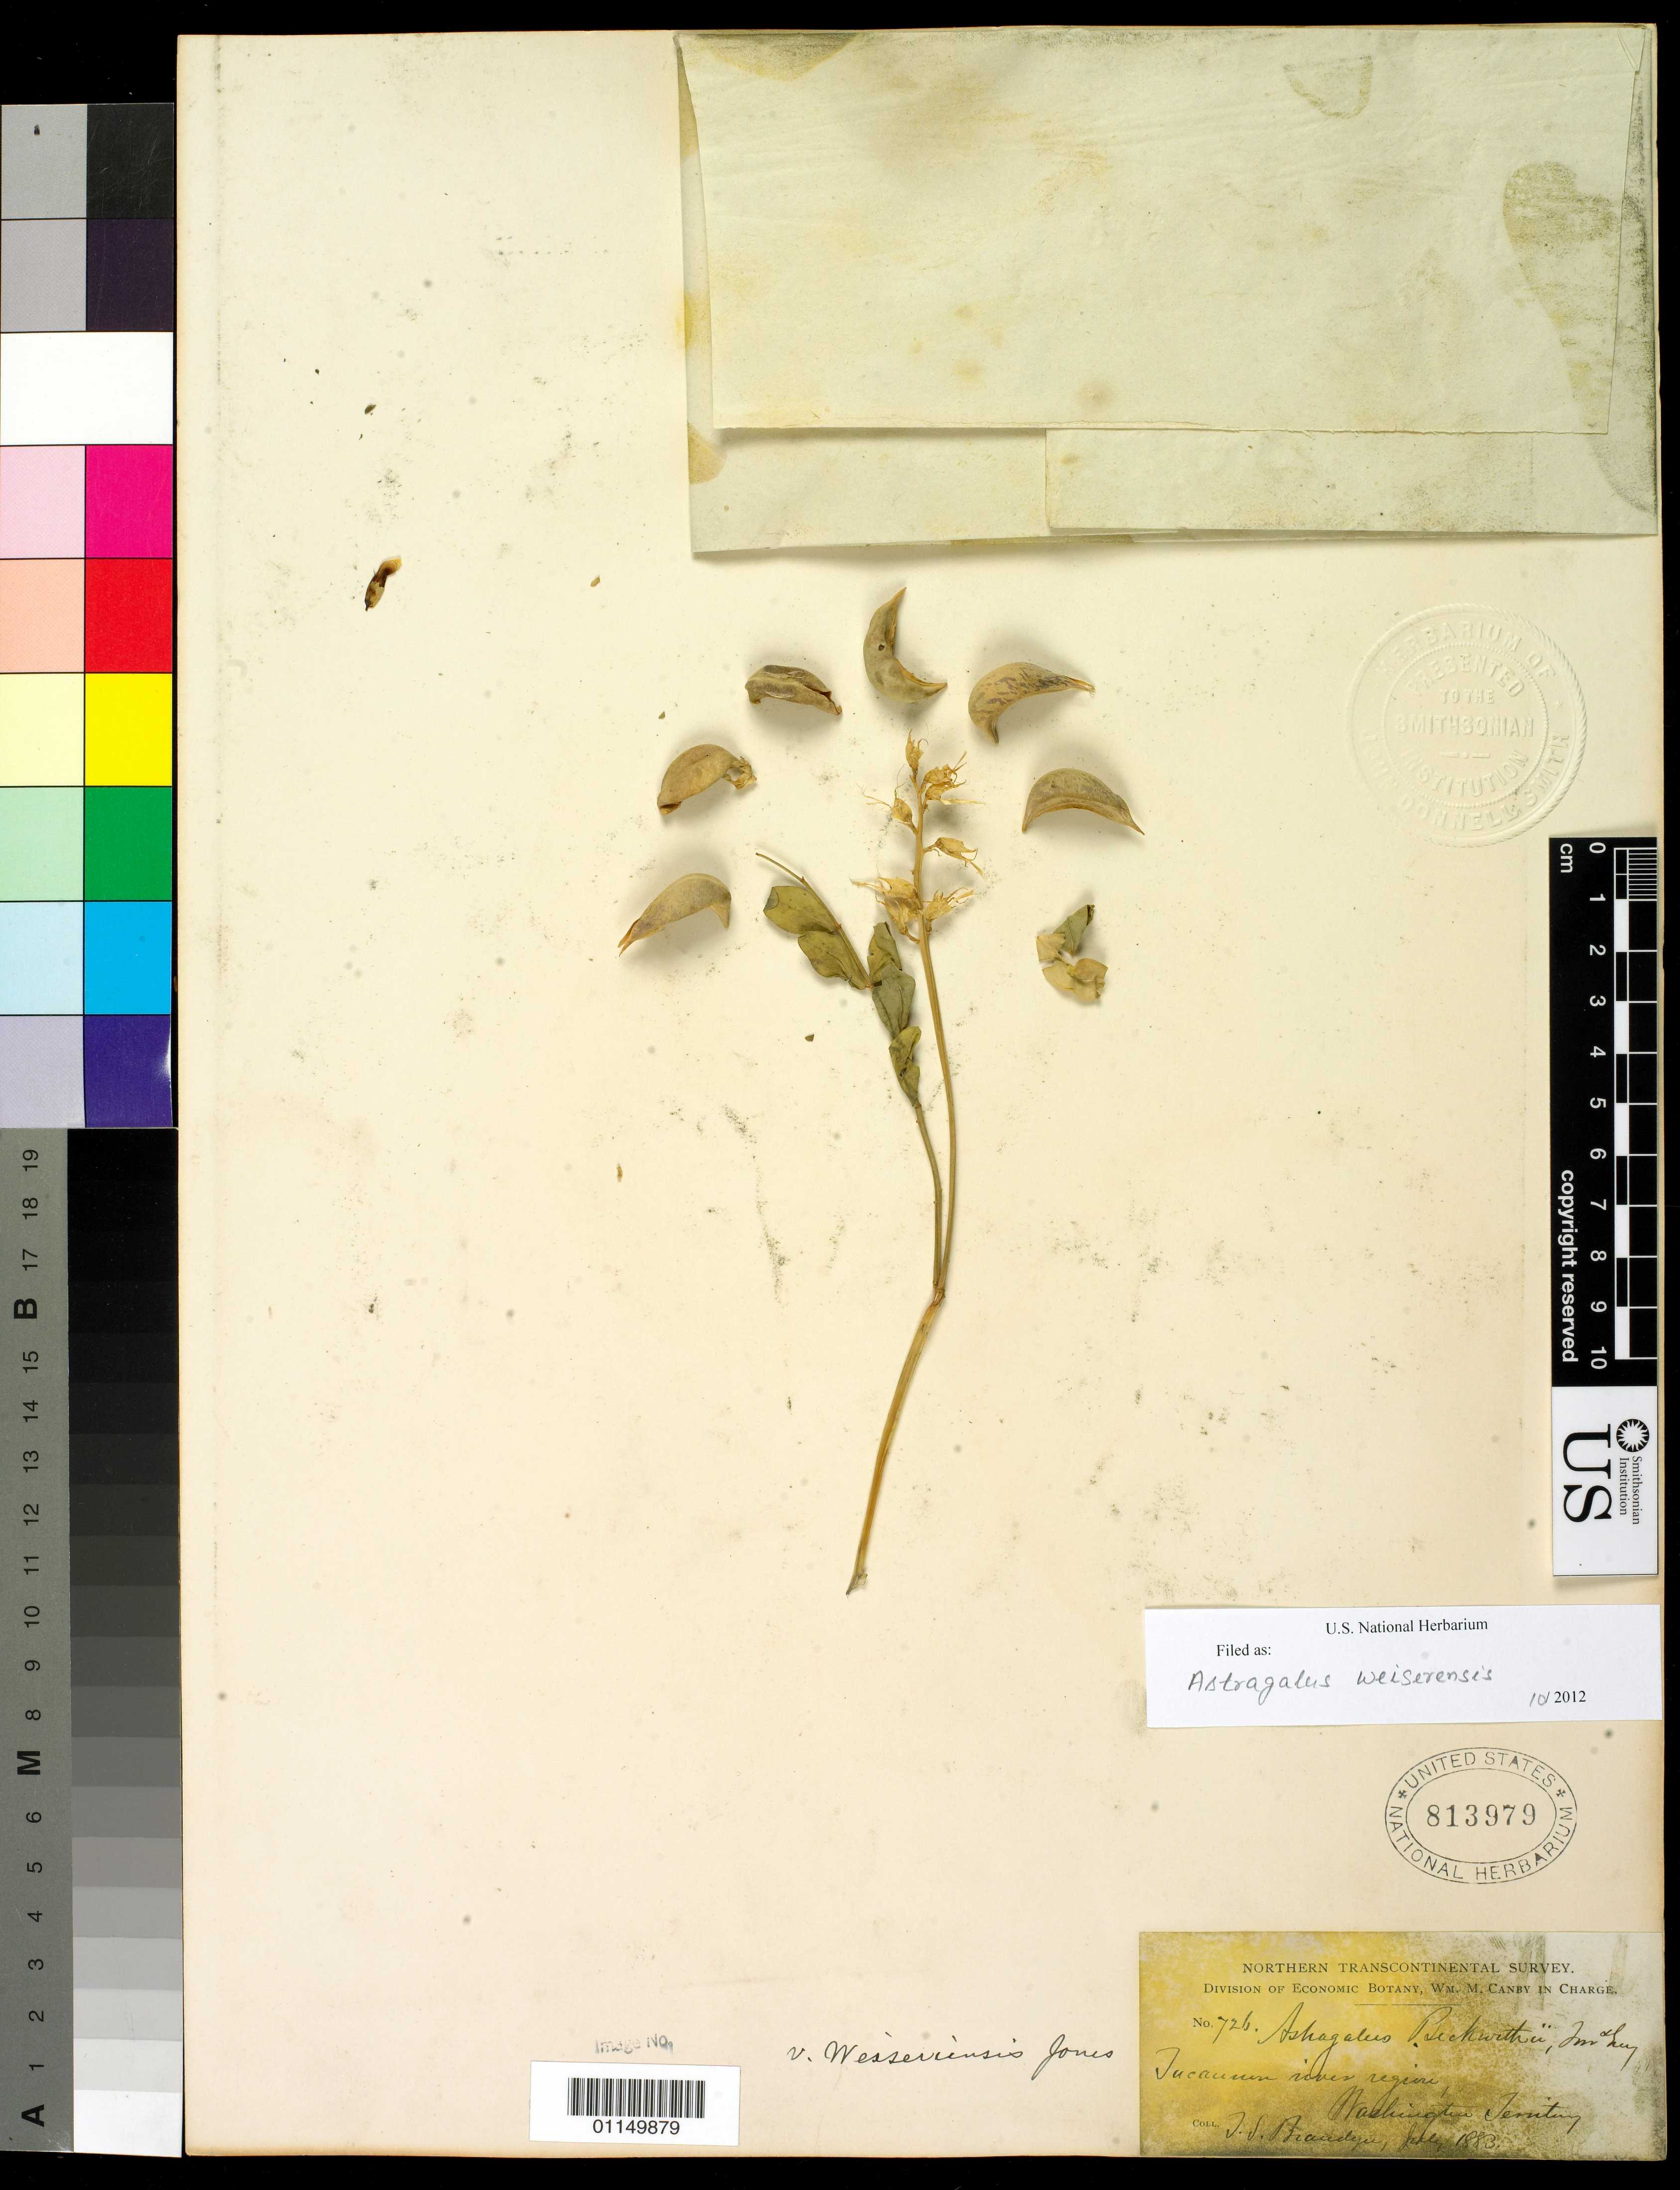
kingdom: Plantae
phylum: Tracheophyta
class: Magnoliopsida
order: Fabales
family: Fabaceae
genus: Astragalus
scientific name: Astragalus weiserensis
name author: (M.E. Jones) Abrams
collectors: T. S. Brandegee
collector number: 726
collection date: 1883-07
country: United States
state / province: Washington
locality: Tacaumn? River region, Washington Ter.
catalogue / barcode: US 813979